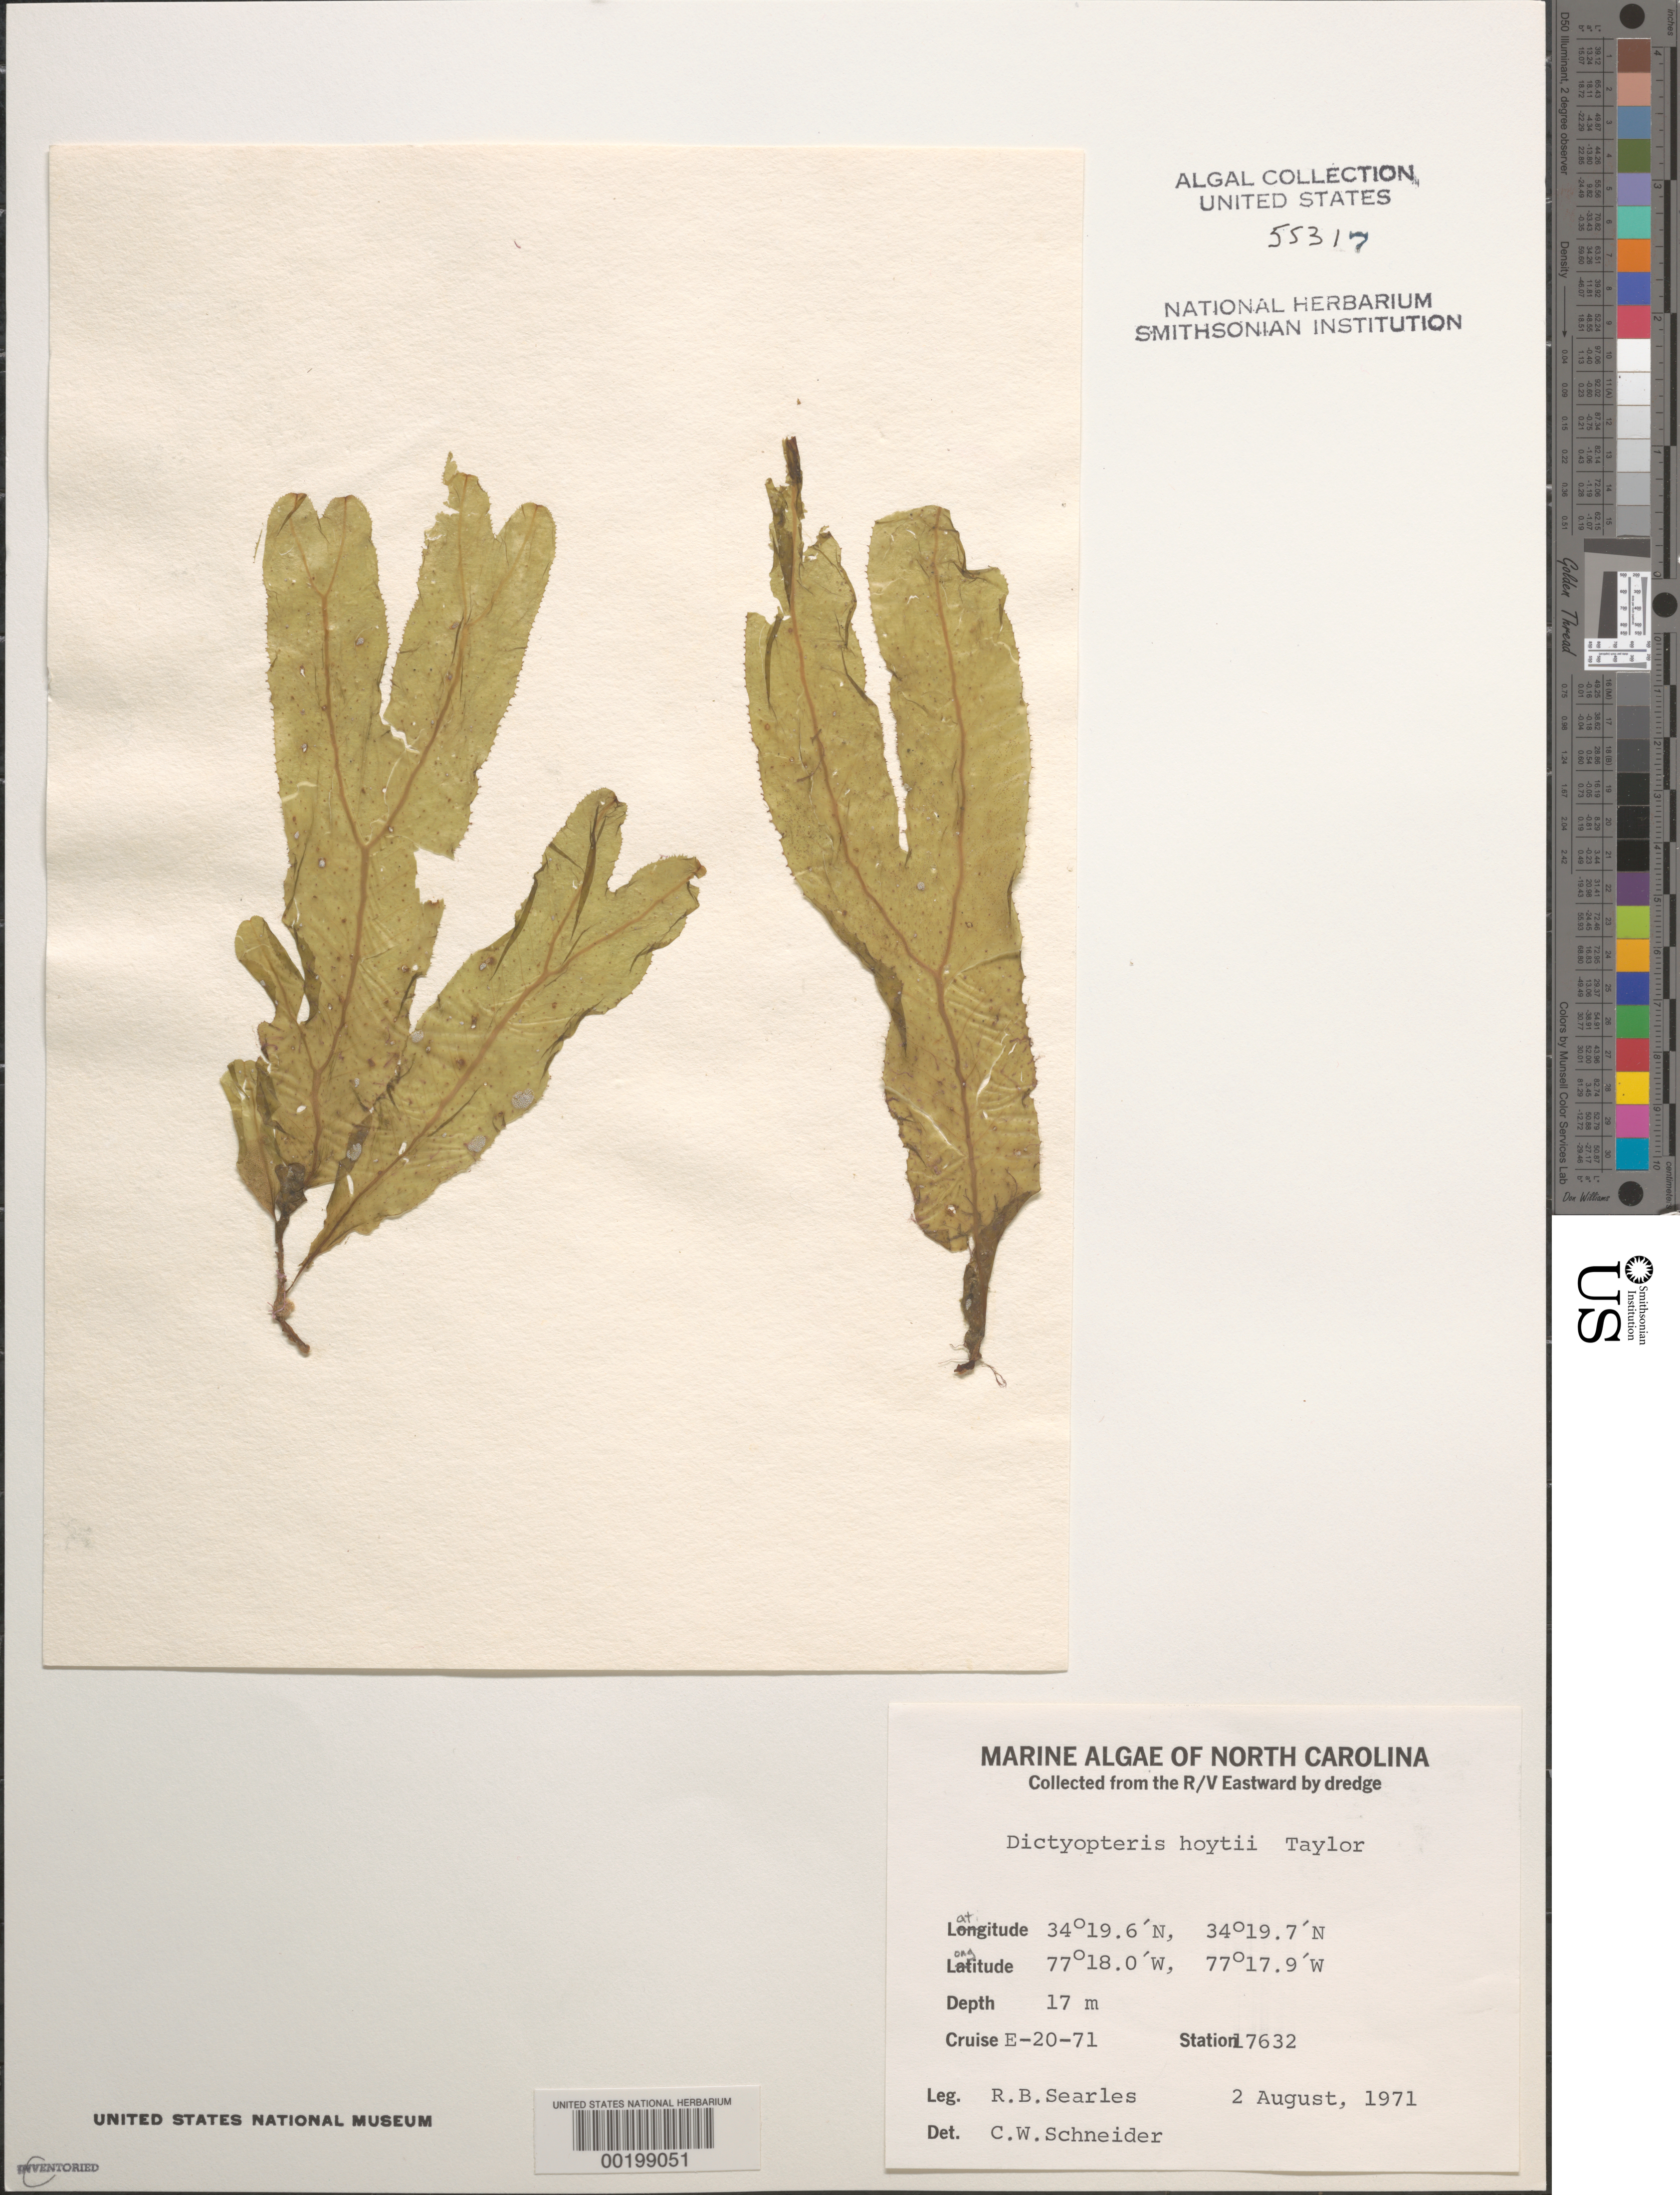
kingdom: Chromista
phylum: Ochrophyta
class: Phaeophyceae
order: Dictyotales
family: Dictyotaceae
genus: Dictyopteris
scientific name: Dictyopteris hoytii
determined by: Schneider, C. W.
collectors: R. Searles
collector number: Station 17632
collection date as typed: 02 Aug 1971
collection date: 1971-08-02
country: United States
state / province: North Carolina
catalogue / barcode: US 55317